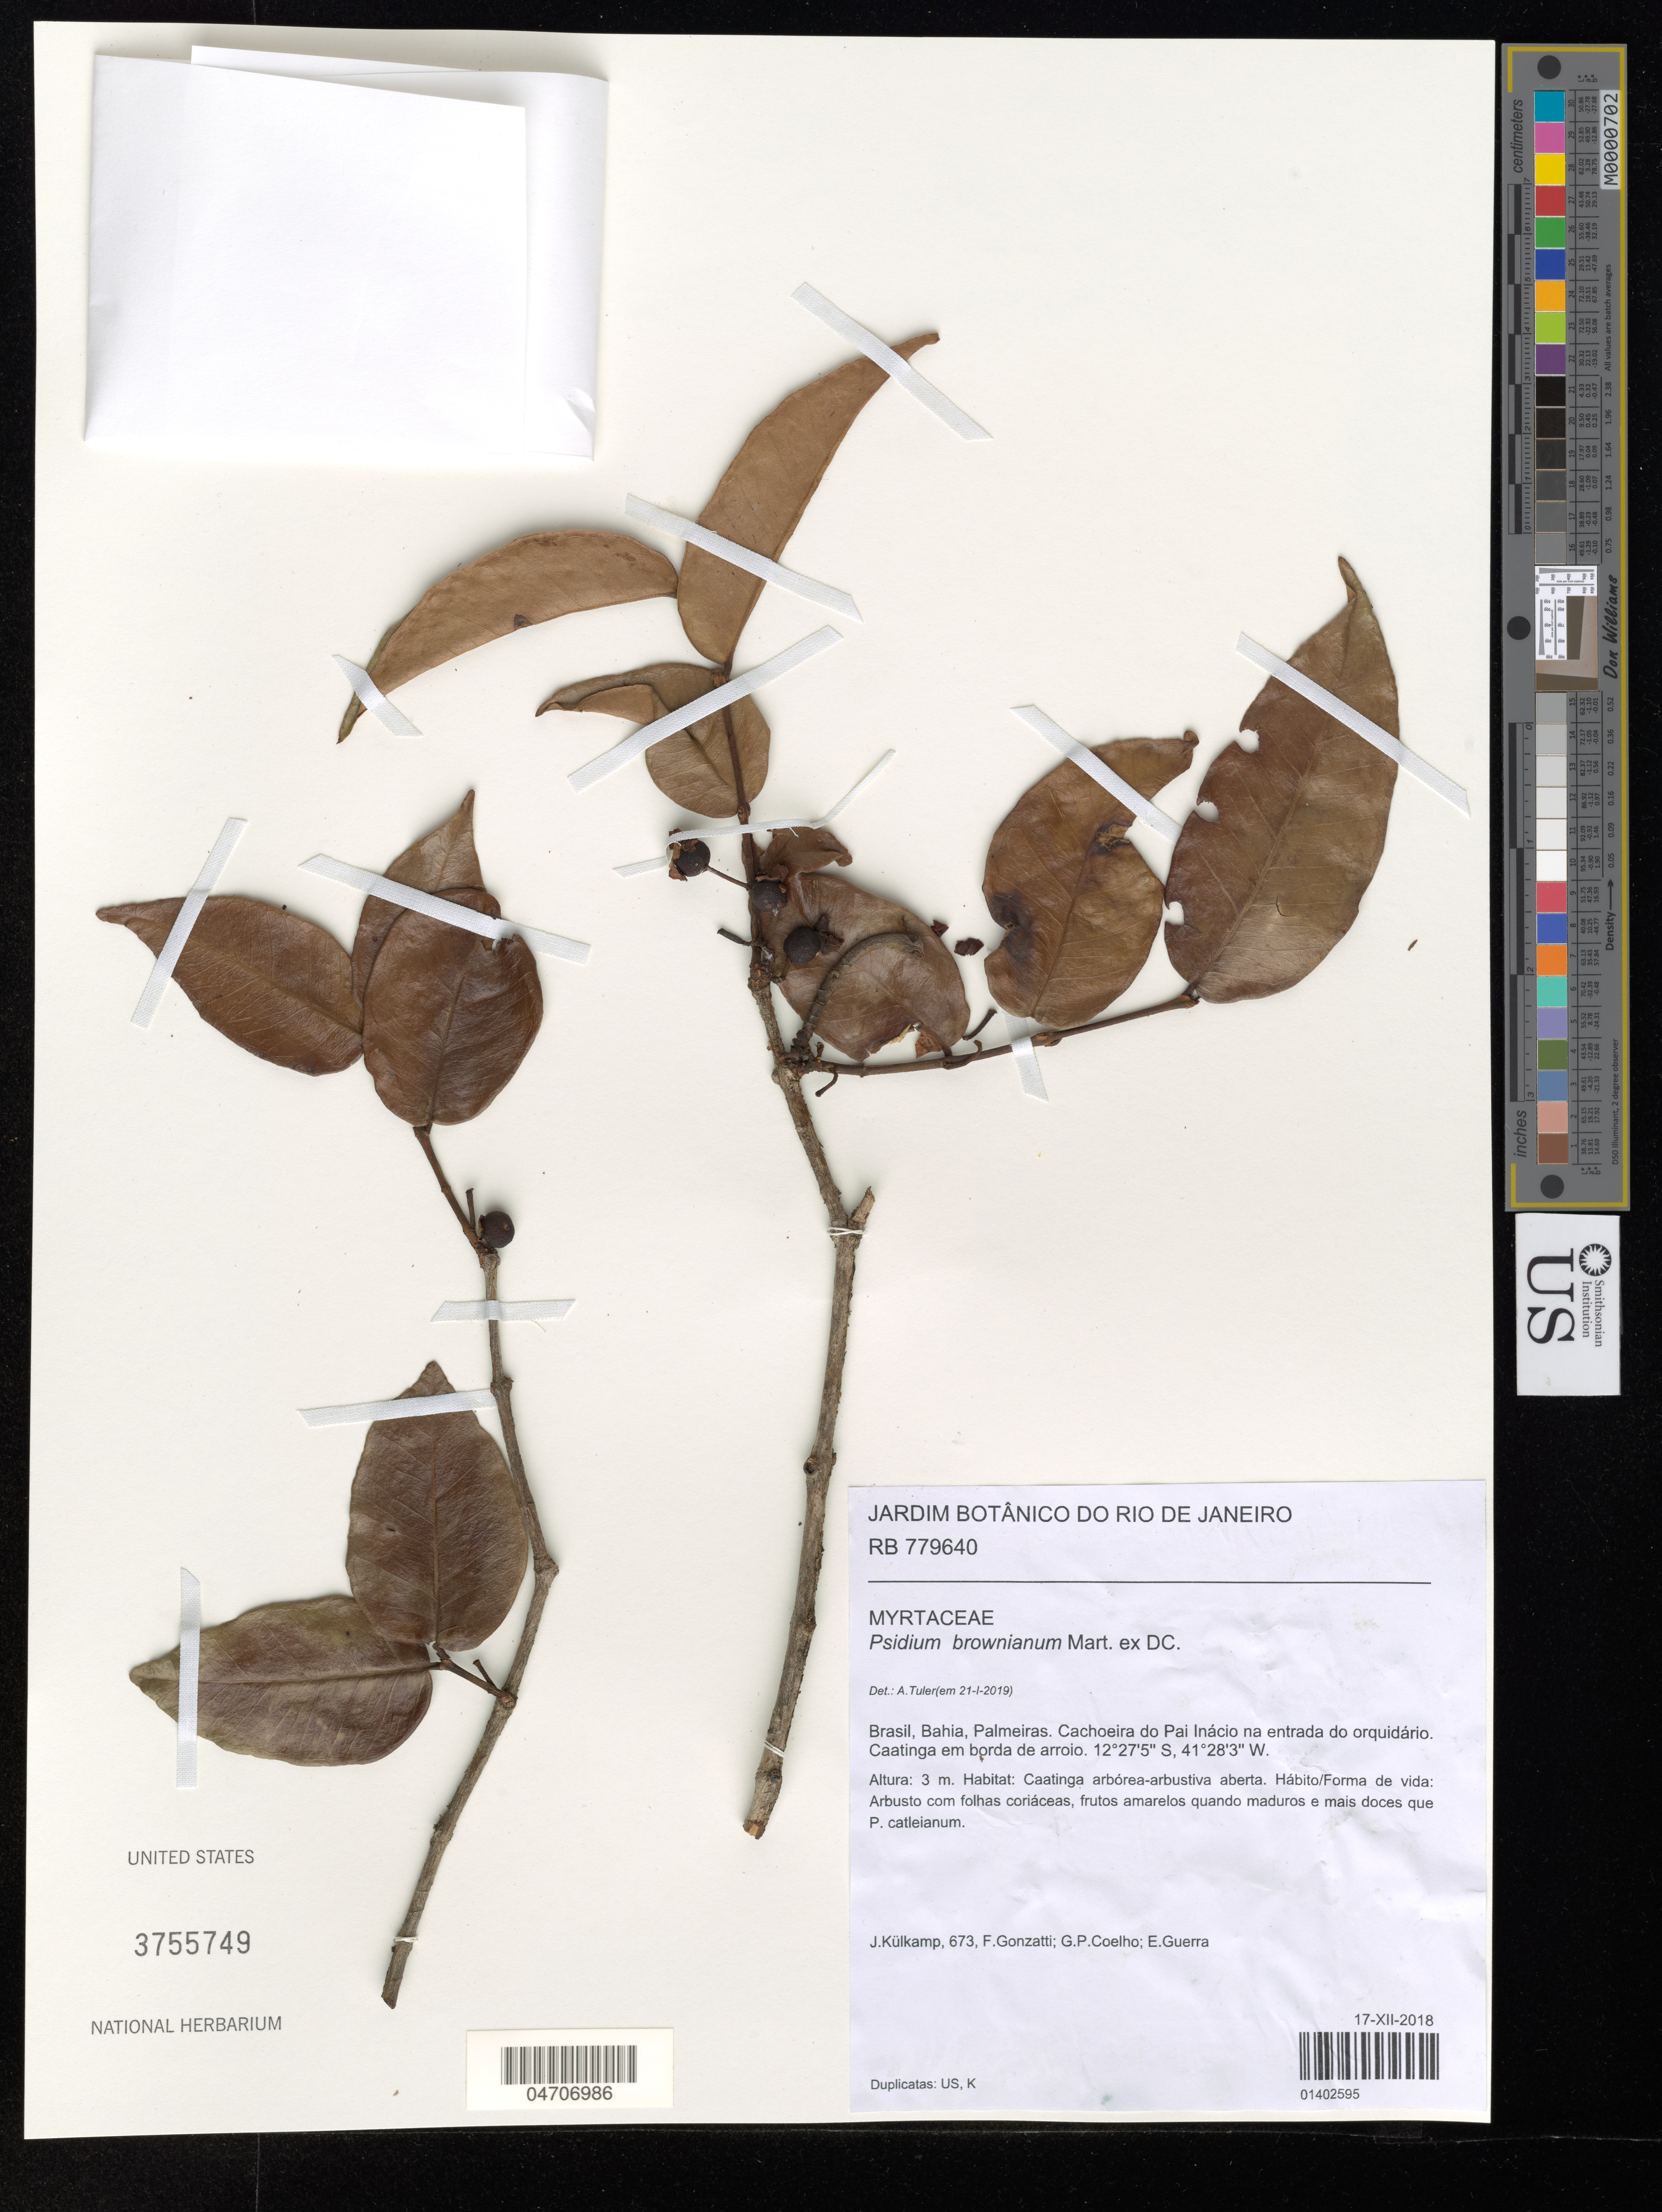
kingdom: Plantae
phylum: Tracheophyta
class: Magnoliopsida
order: Myrtales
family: Myrtaceae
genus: Psidium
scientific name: Psidium brownianum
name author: Mart & DC.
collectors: J. Külkamp, F. Gonzatti, G. Coelho & E. Guerra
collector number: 673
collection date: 2018-12-17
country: Brazil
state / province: Bahia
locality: Palmeiras. Cachoeira do Pai Inácio na entrada do orguidário. Caatinga em borda de arroio.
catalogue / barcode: US 3755749